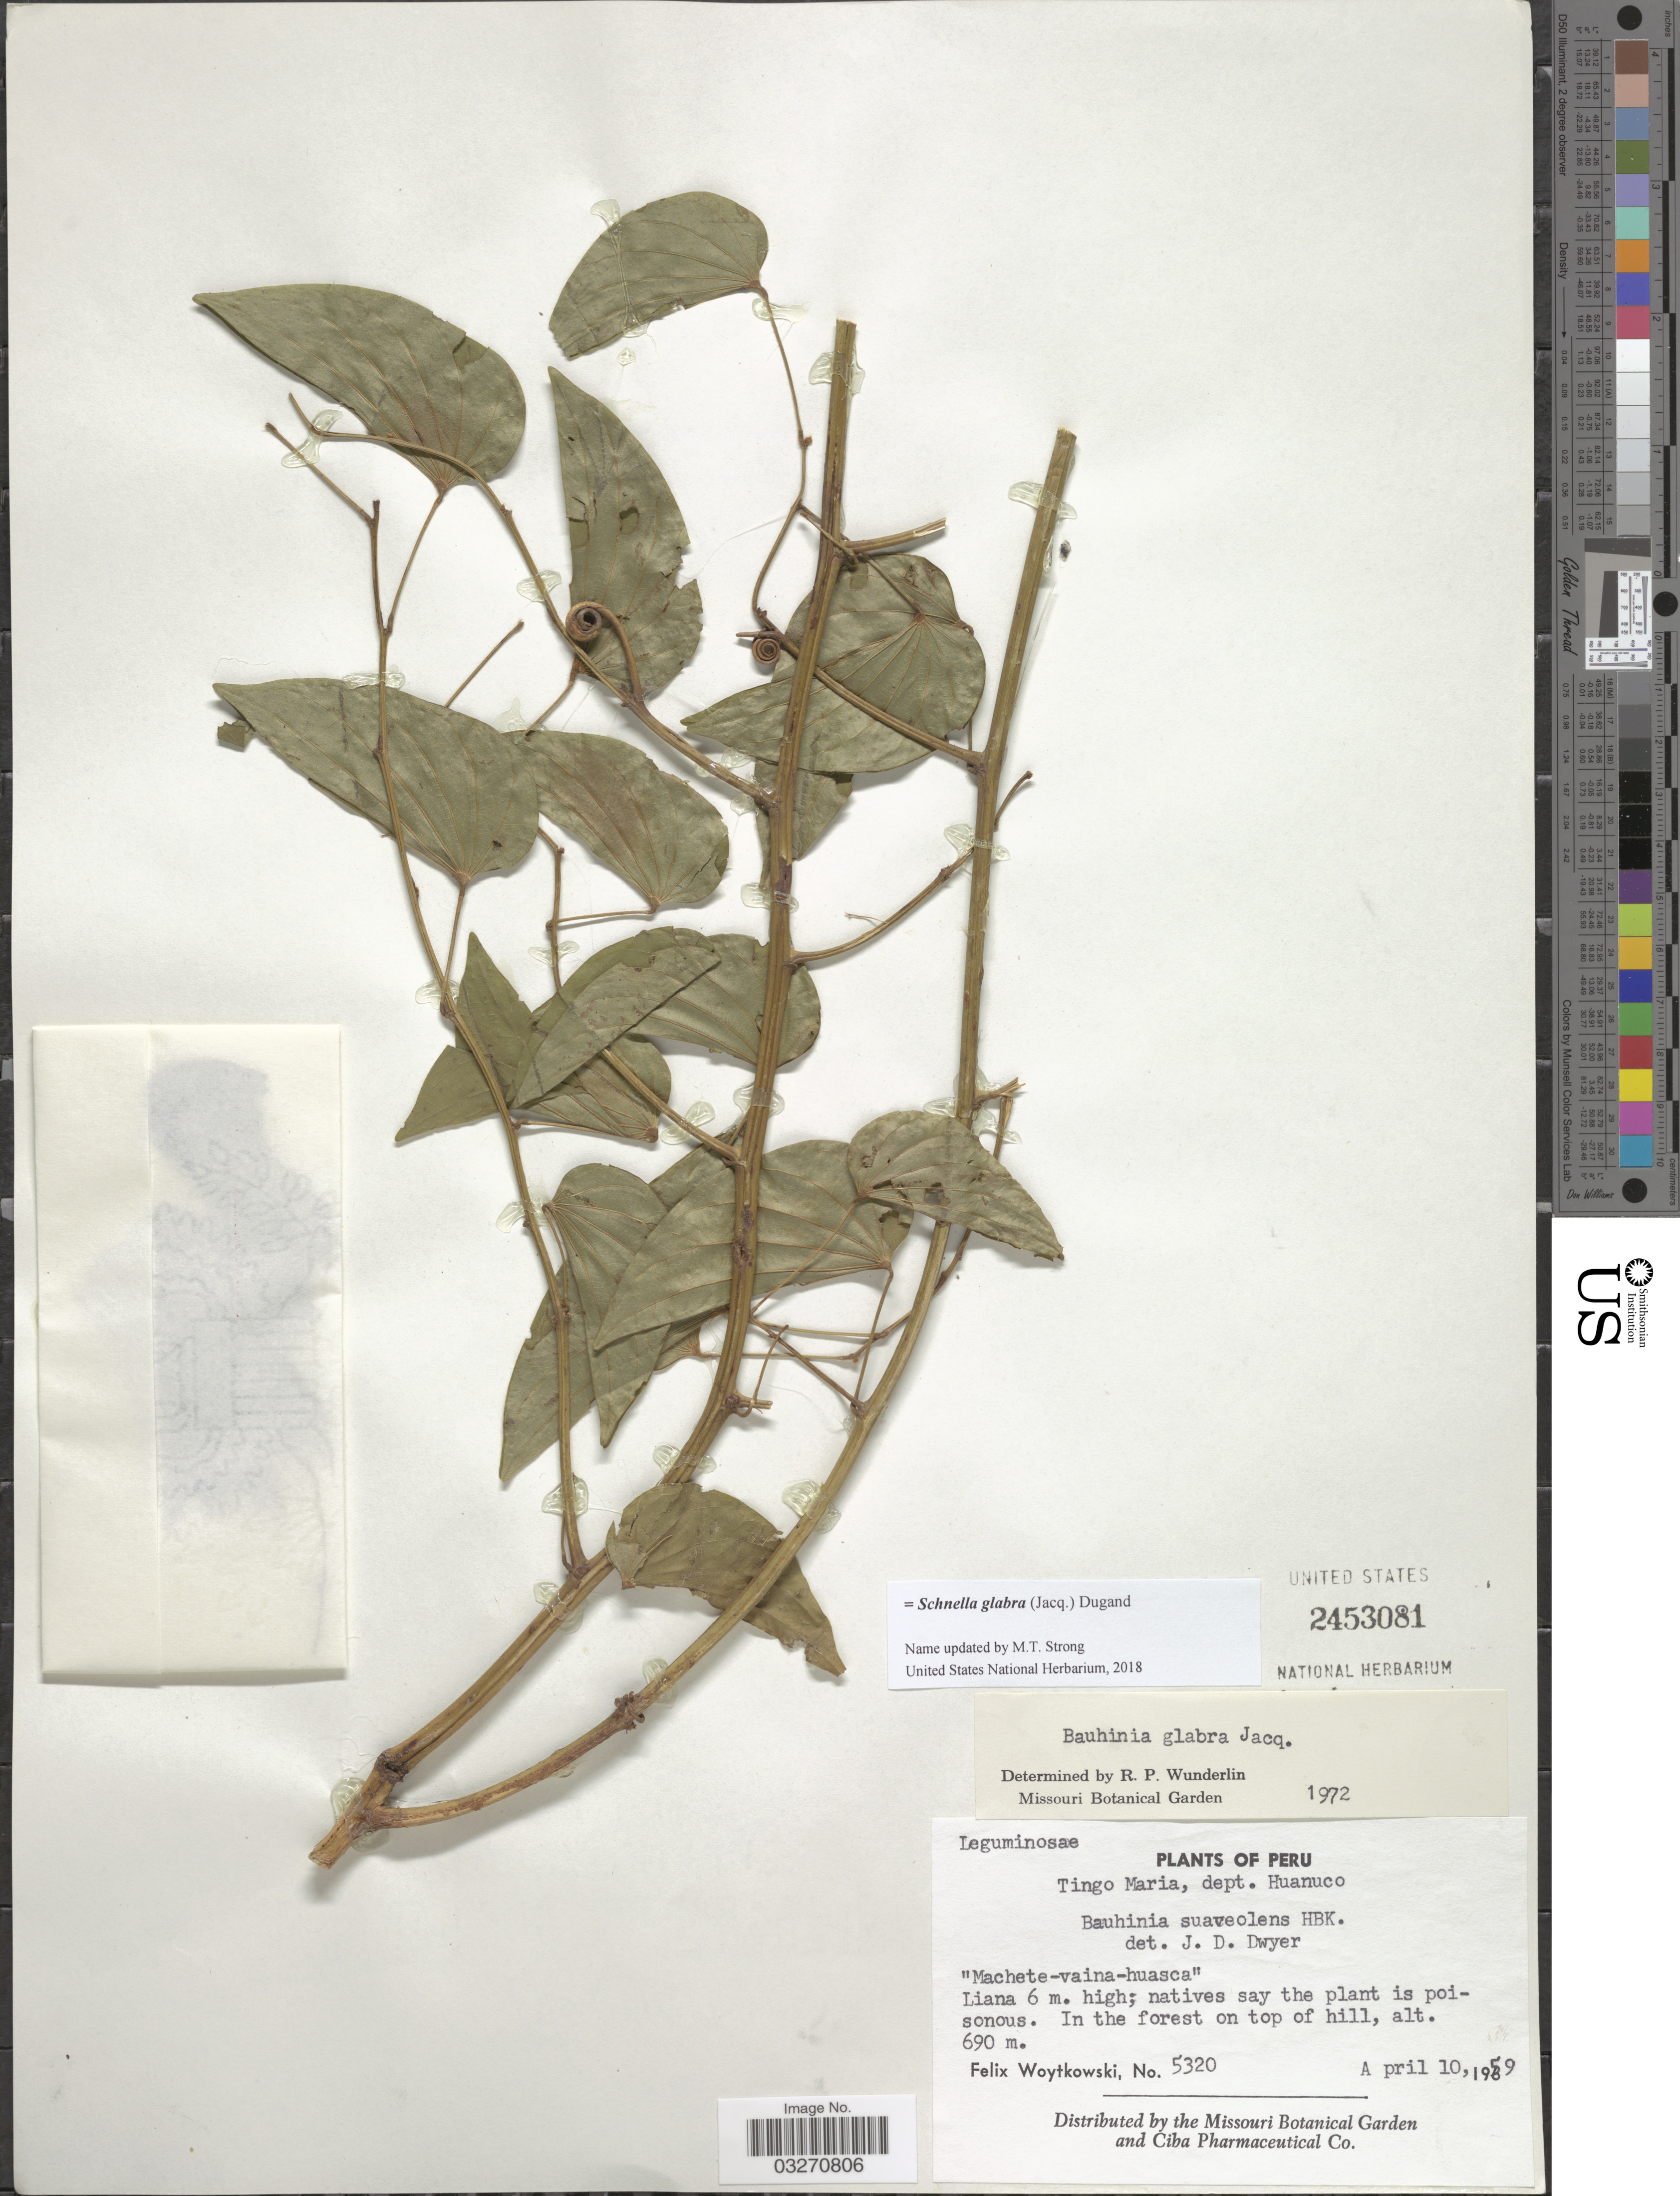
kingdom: Plantae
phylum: Tracheophyta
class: Magnoliopsida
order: Fabales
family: Fabaceae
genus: Schnella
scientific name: Schnella glabra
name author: (Jacq.) Dugand G.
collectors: F. Woytkowski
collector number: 5320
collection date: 1959-04-10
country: Peru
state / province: Huánuco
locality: Tingo Maria, dept. Huanuco.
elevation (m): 690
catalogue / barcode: US 2453081